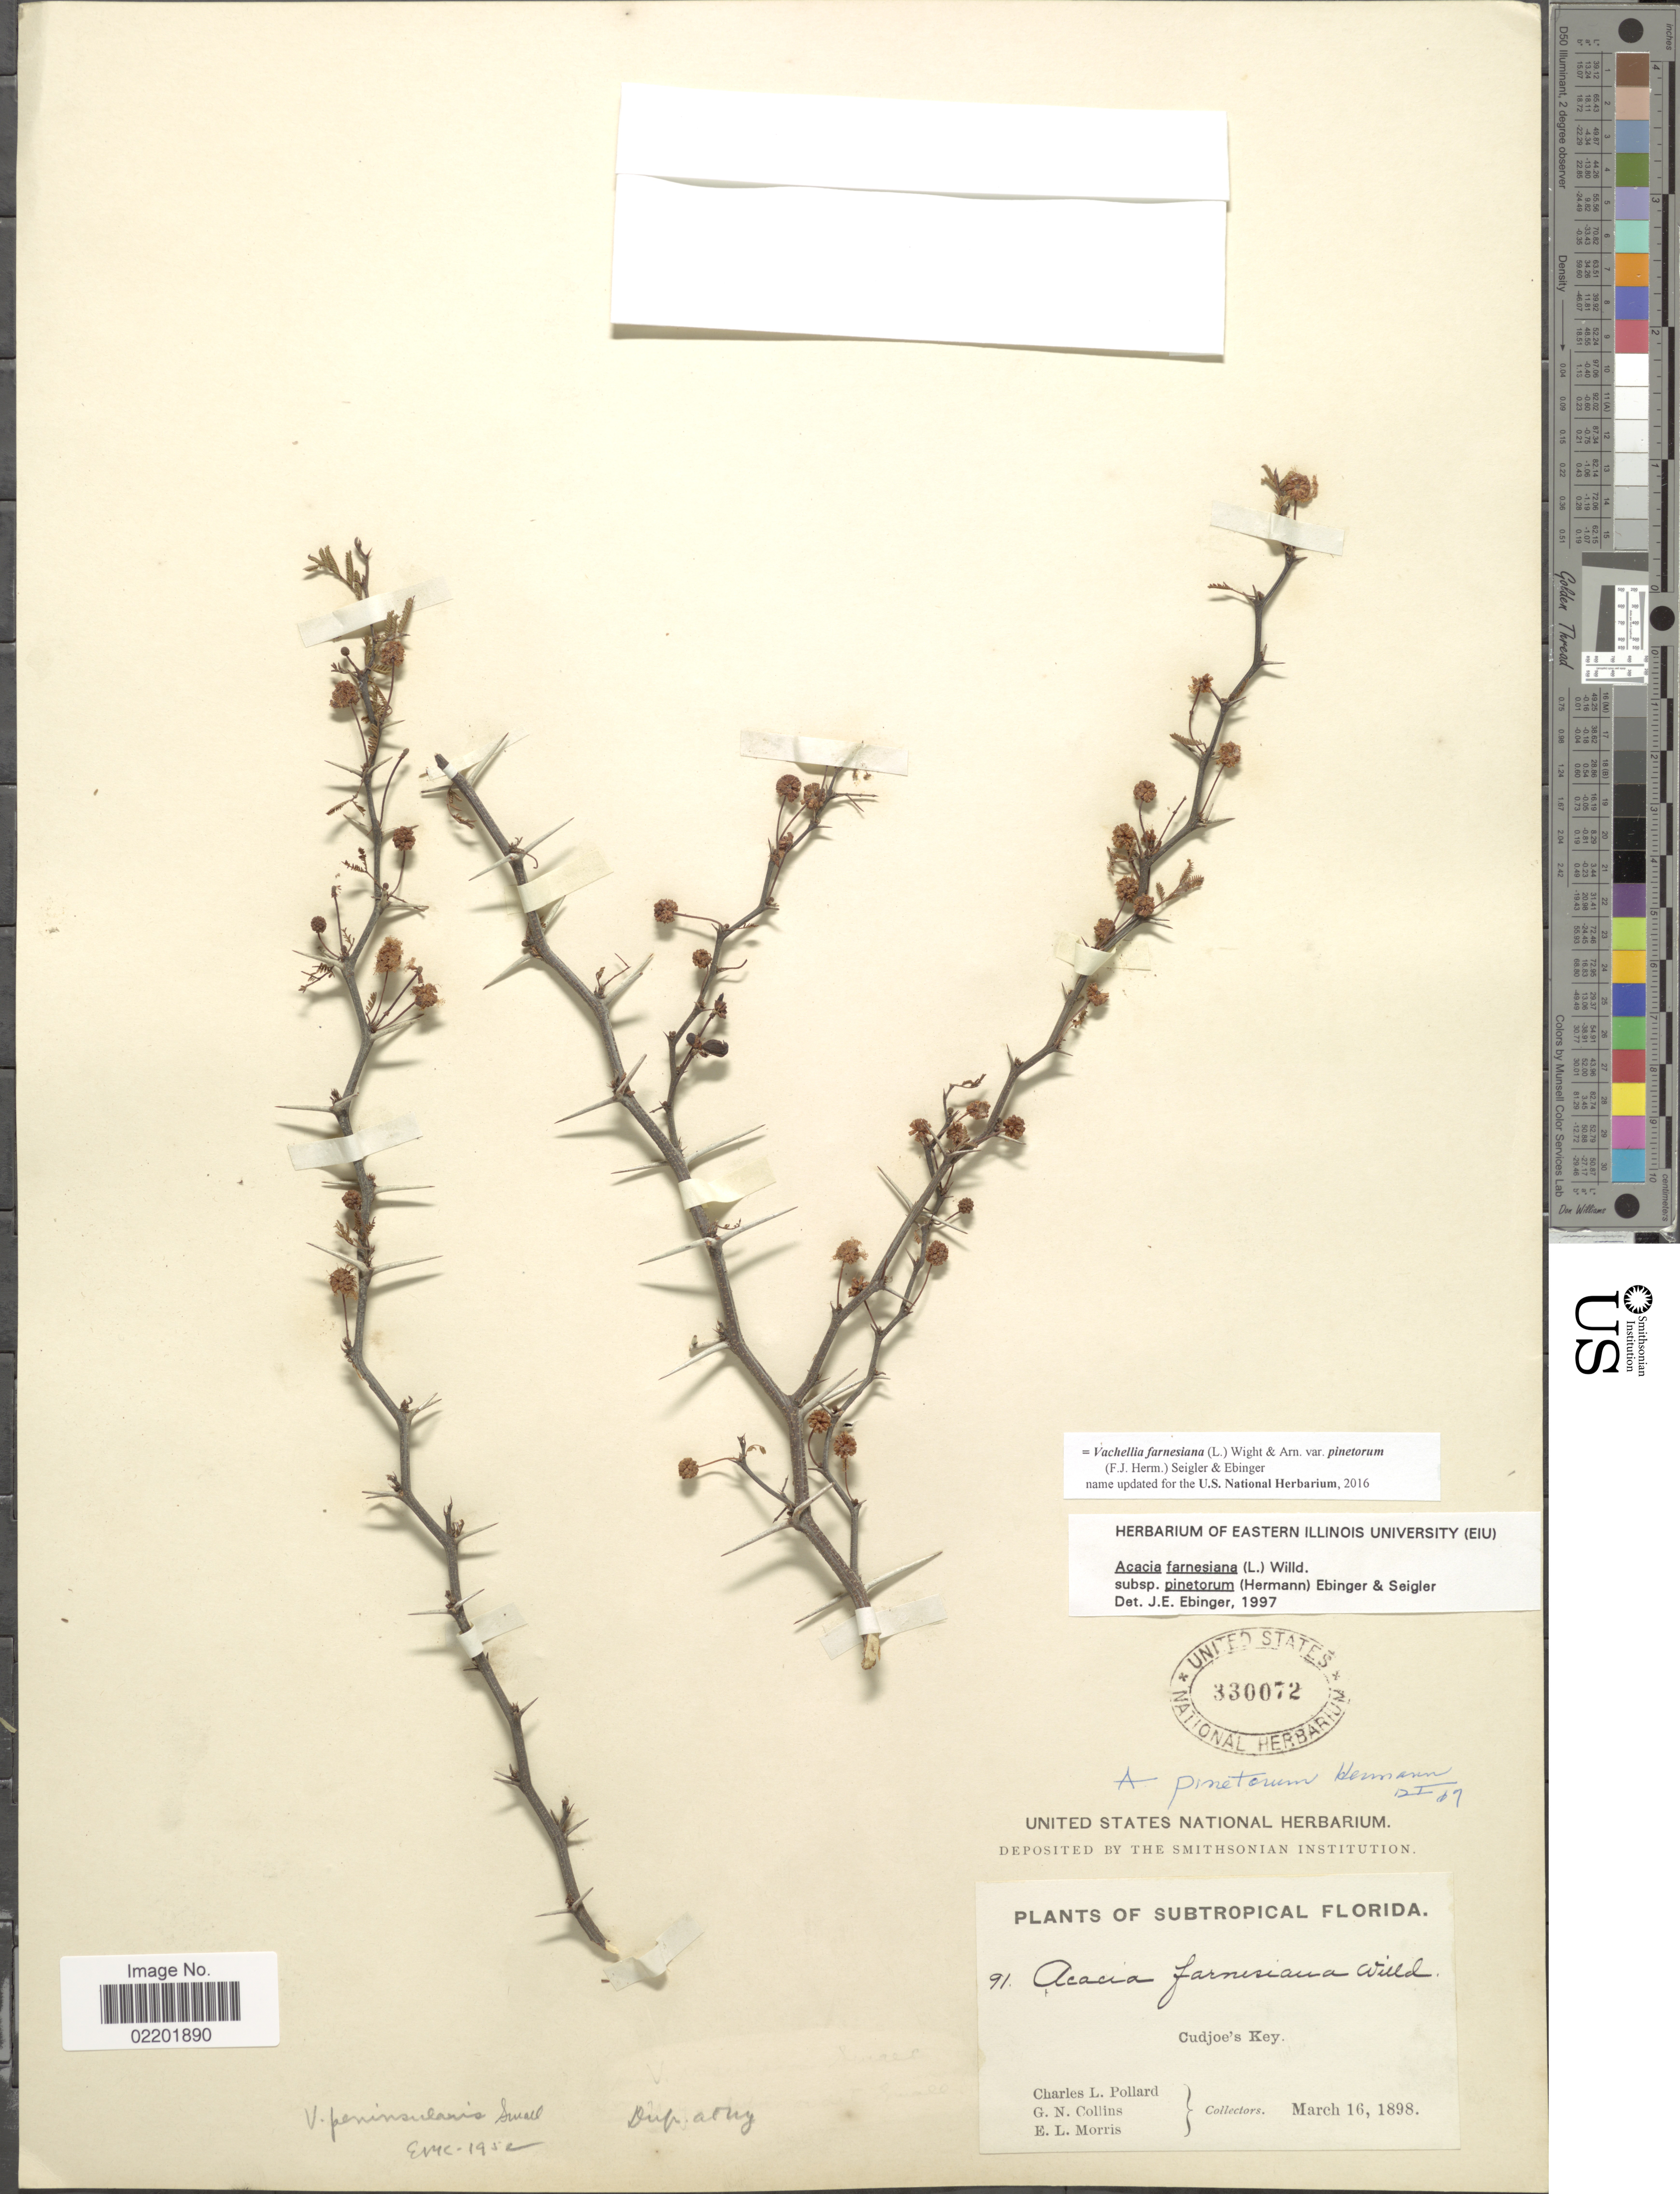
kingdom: Plantae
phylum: Tracheophyta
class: Magnoliopsida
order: Fabales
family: Fabaceae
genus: Vachellia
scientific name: Vachellia farnesiana var. farnesiana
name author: (L.) Wight & Arn.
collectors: C. L. Pollard, G. Collins & E. Morris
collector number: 91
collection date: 1898-03-16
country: United States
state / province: Florida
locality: Subtropical Florida, Cudjoe's Key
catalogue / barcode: US 330072